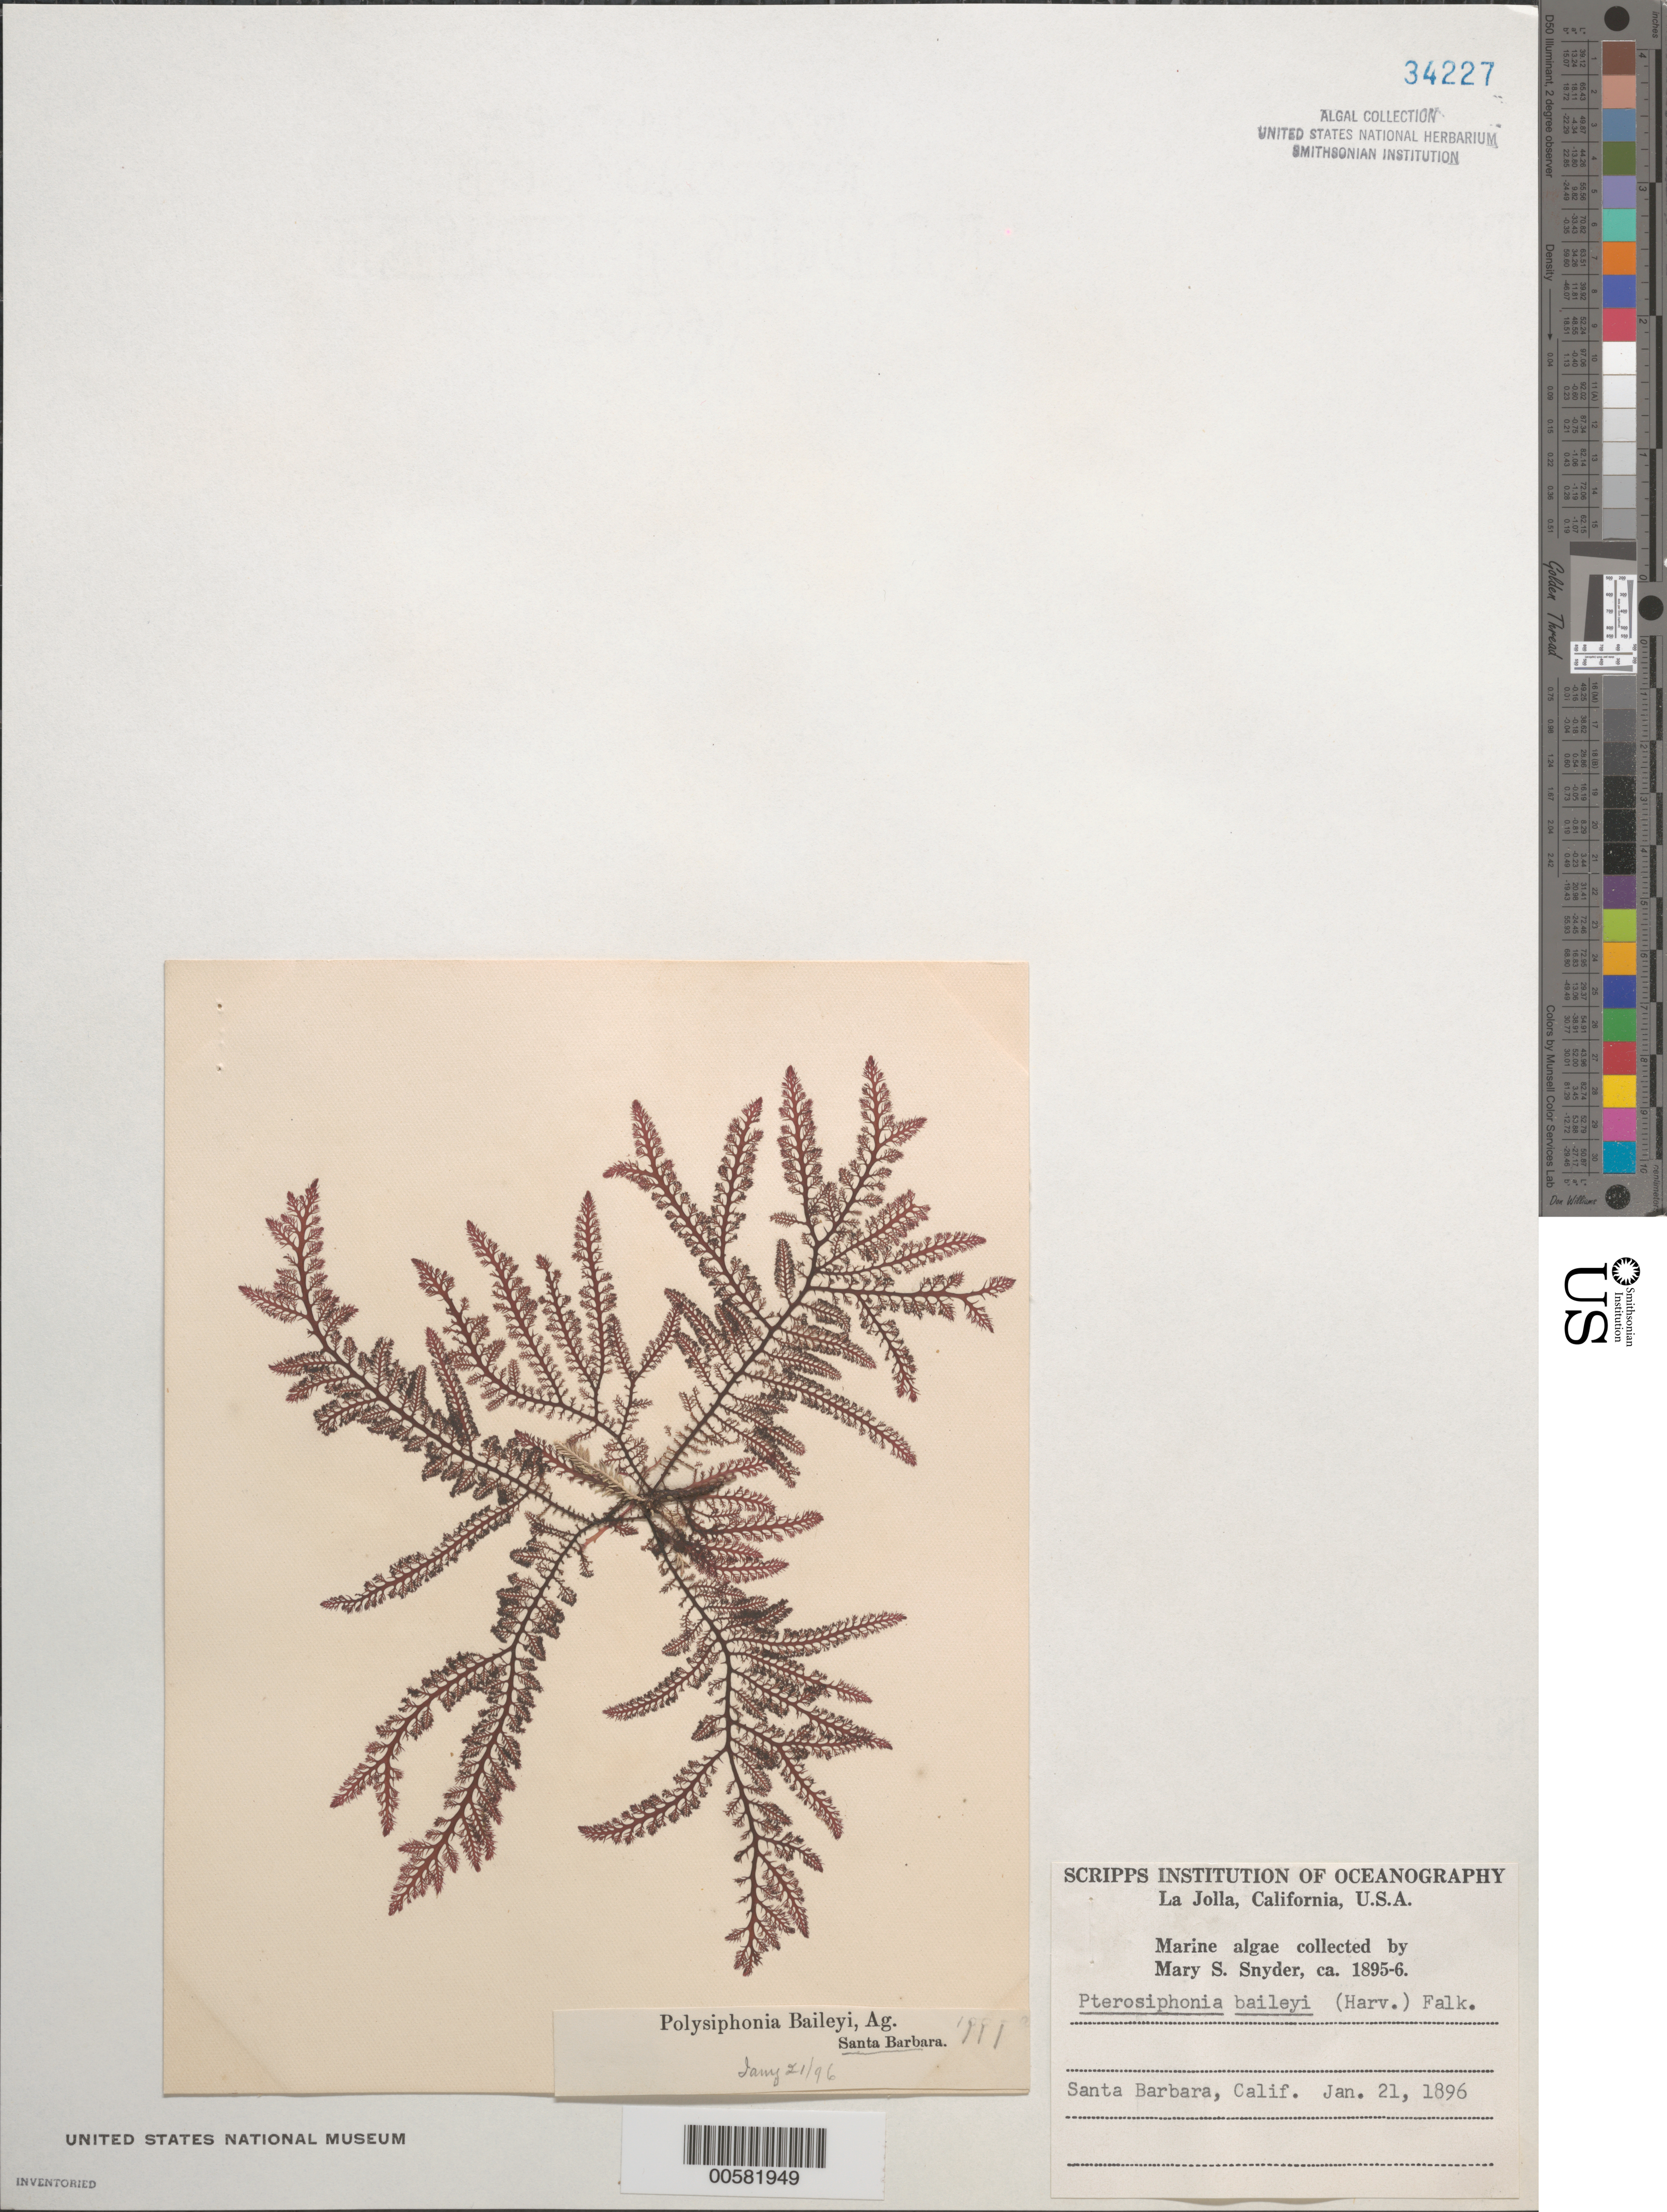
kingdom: Plantae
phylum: Rhodophyta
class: Florideophyceae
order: Ceramiales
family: Rhodomelaceae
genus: Symphyocladiella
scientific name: Symphyocladiella baileyi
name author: (Harvey) D.E.Bustamante et al.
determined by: Algae name updating Project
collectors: M. Snyder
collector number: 111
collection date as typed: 21 Jan 1896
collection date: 1896-01-21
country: United States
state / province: California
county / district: Santa Barbara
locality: Santa Barbara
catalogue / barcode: US 34227